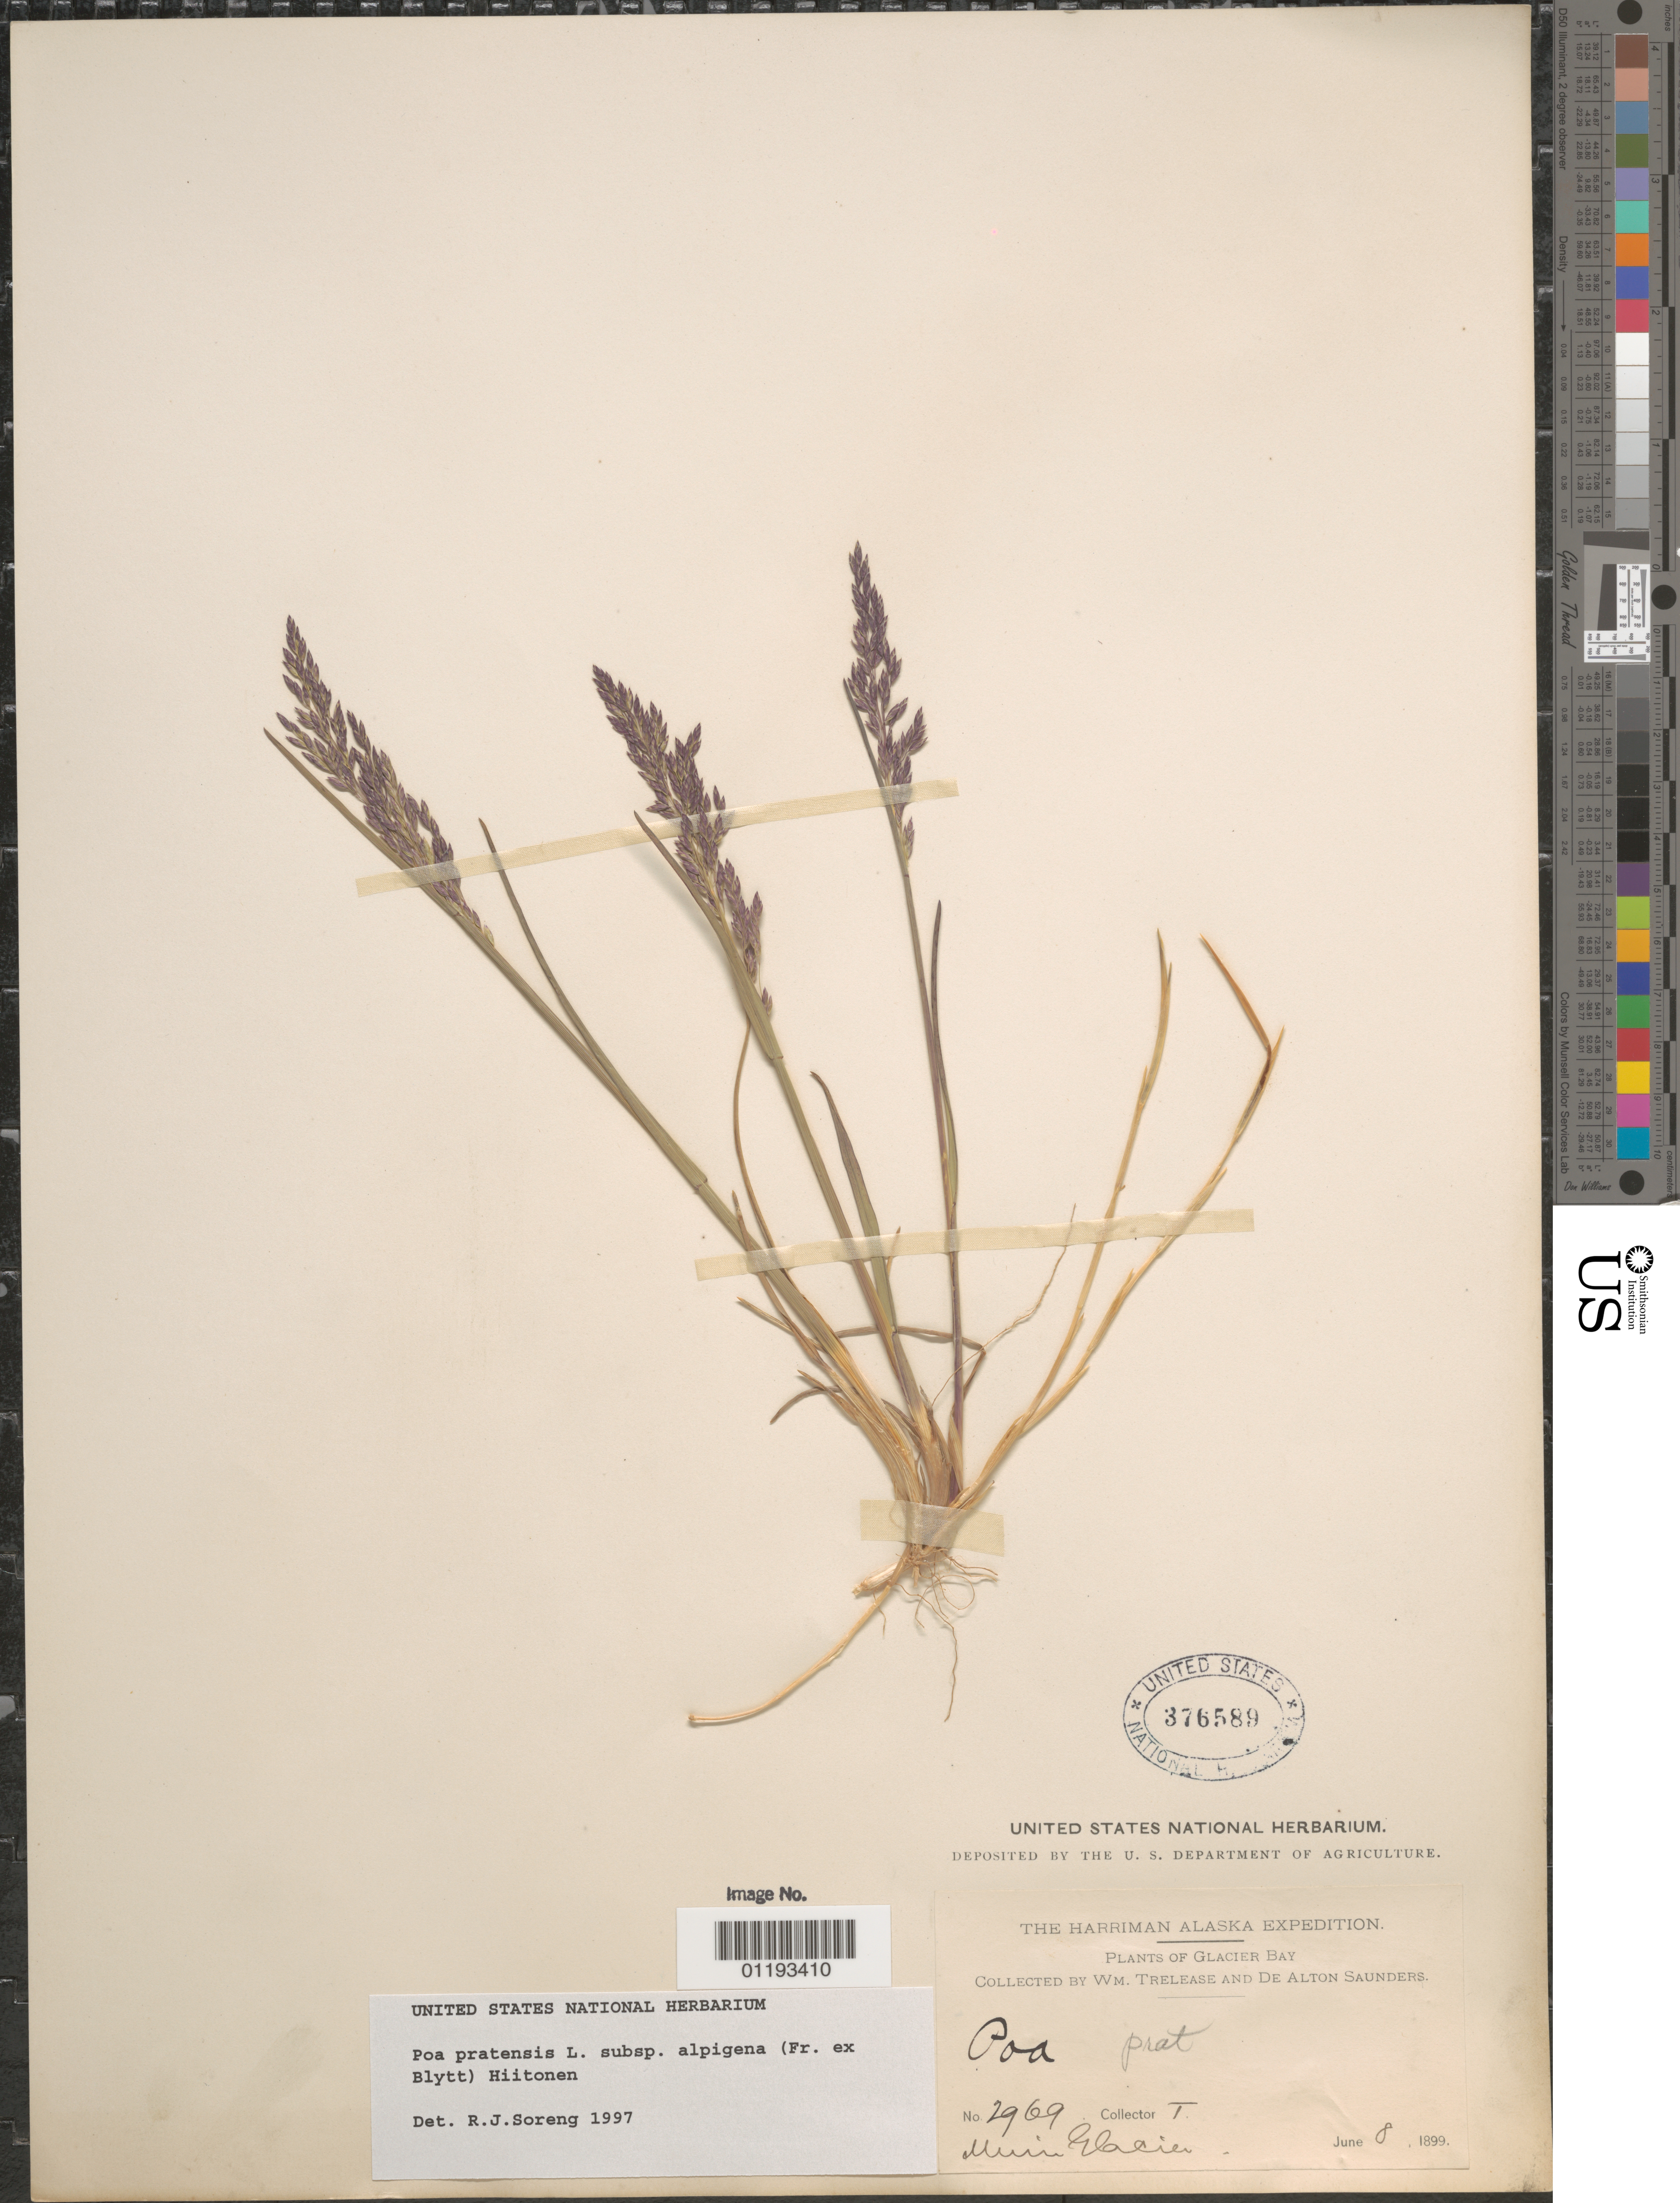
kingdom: Plantae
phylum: Tracheophyta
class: Liliopsida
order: Poales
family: Poaceae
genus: Poa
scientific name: Poa pratensis subsp. alpigena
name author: (Lindm.) Hiitonen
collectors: W. Trelease & D. Saunders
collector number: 2969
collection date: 1899-06-09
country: United States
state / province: Alaska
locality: Muir Glacier.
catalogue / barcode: US 376589